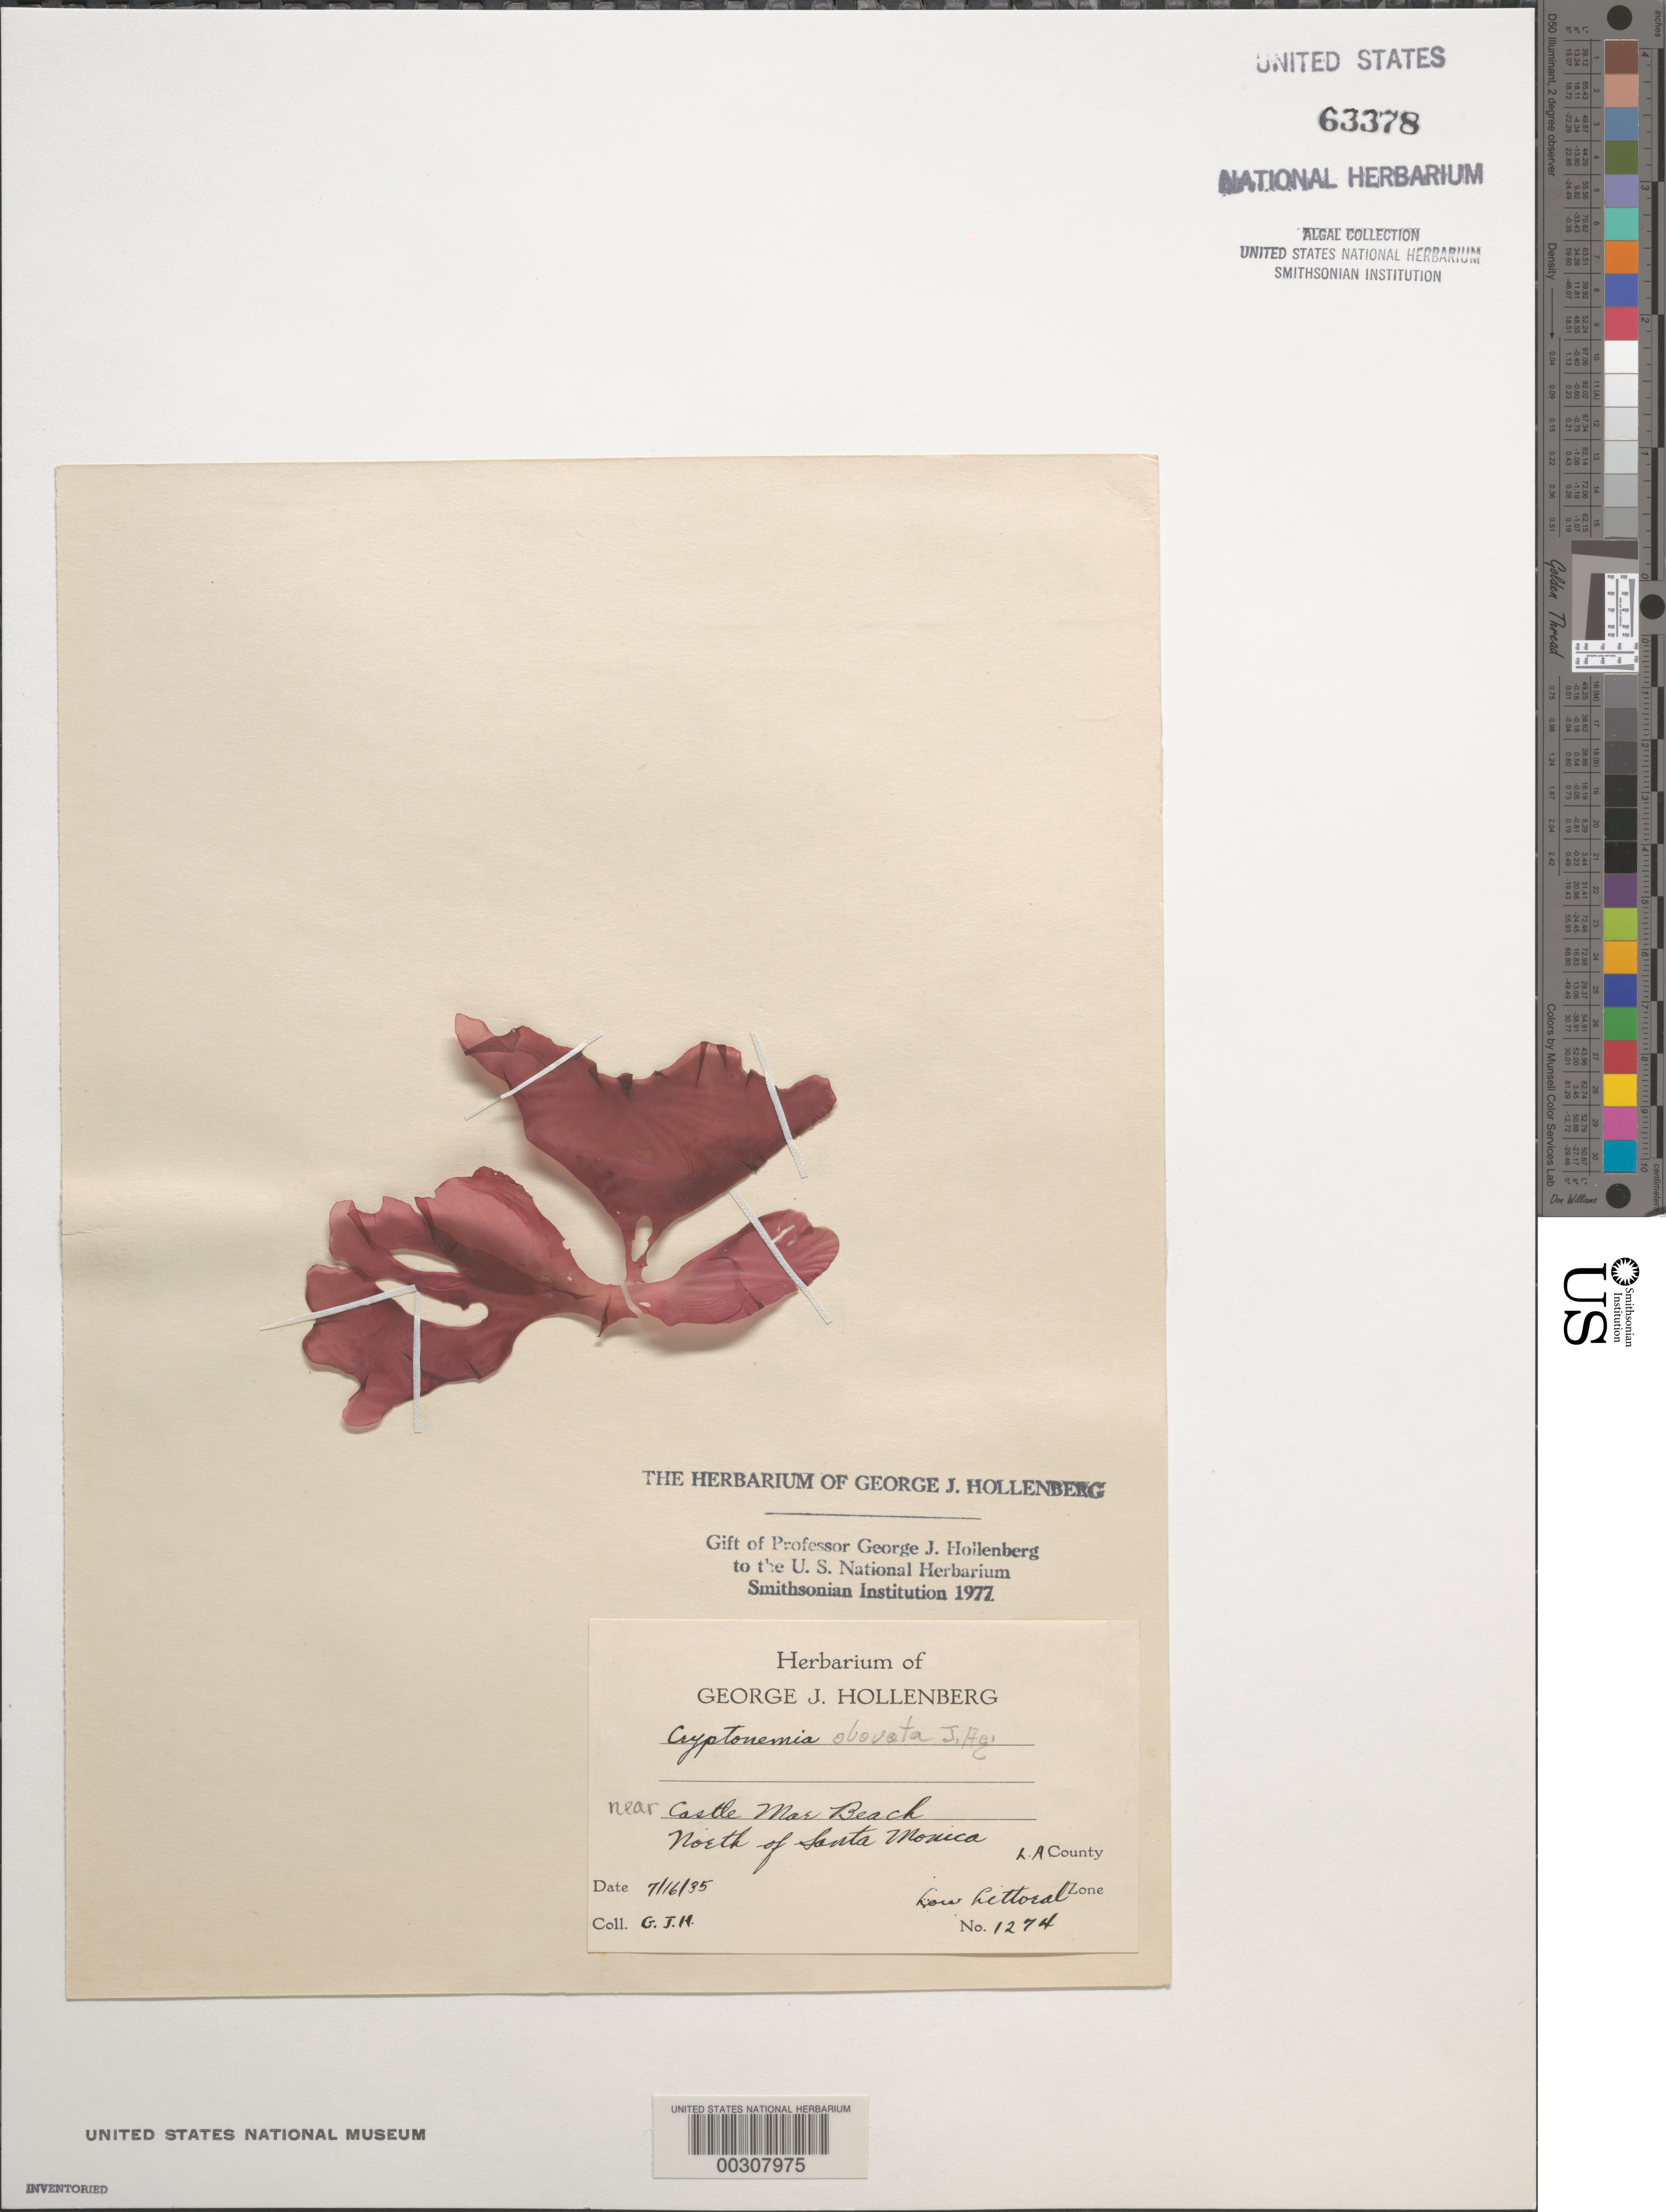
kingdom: Plantae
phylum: Rhodophyta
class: Florideophyceae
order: Halymeniales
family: Halymeniaceae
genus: Cryptonemia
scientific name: Cryptonemia obovata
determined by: Hollenberg, George J.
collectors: G. Hollenberg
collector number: GJH 1274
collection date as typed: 16 Jul 1935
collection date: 1935-07-16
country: United States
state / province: California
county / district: Los Angeles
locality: Near Castle Mar Beach, north of Santa Monica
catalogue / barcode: US 63378